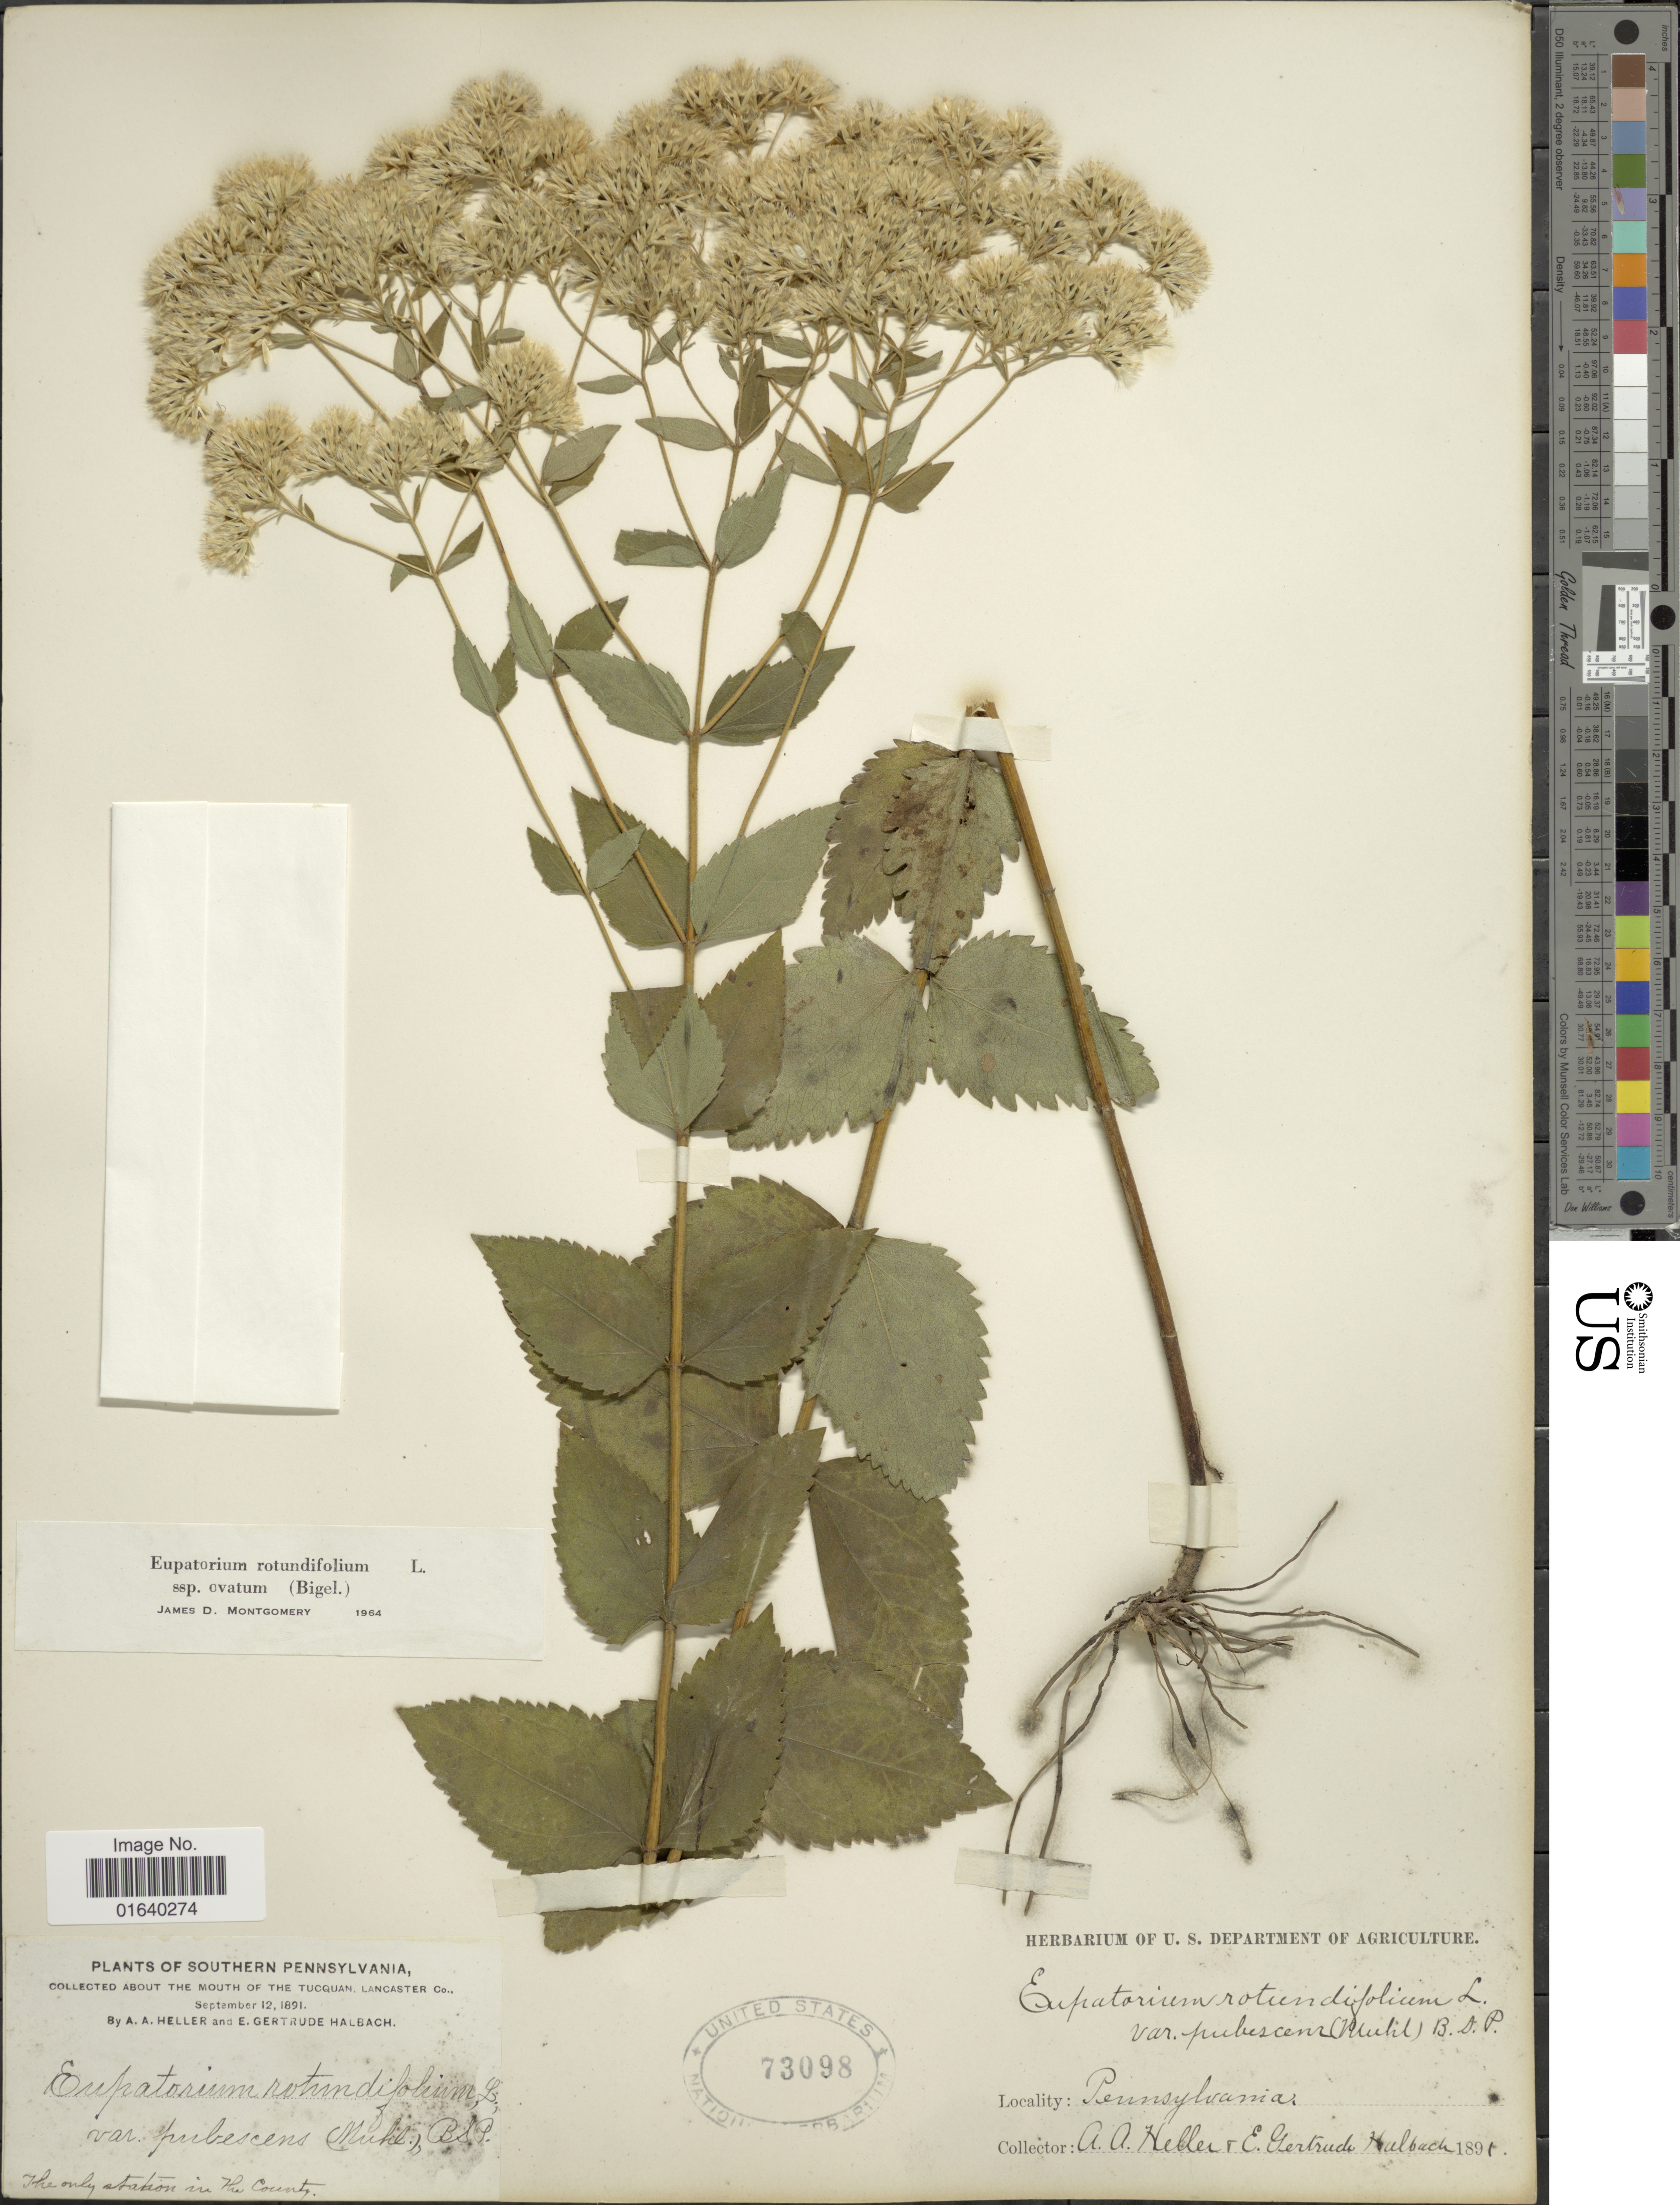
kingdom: Plantae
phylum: Tracheophyta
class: Magnoliopsida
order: Asterales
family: Asteraceae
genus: Eupatorium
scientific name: Eupatorium rotundifolium var. ovatum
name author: (Bigelow) J.D. Montgom. & Fairbrothers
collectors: A. A. Heller & E. G. Halbach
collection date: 1891-09-12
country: United States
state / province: Pennsylvania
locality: Southern Pennsylvania, about the mouth of the Tucuquan, Lancaster Co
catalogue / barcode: US 73098